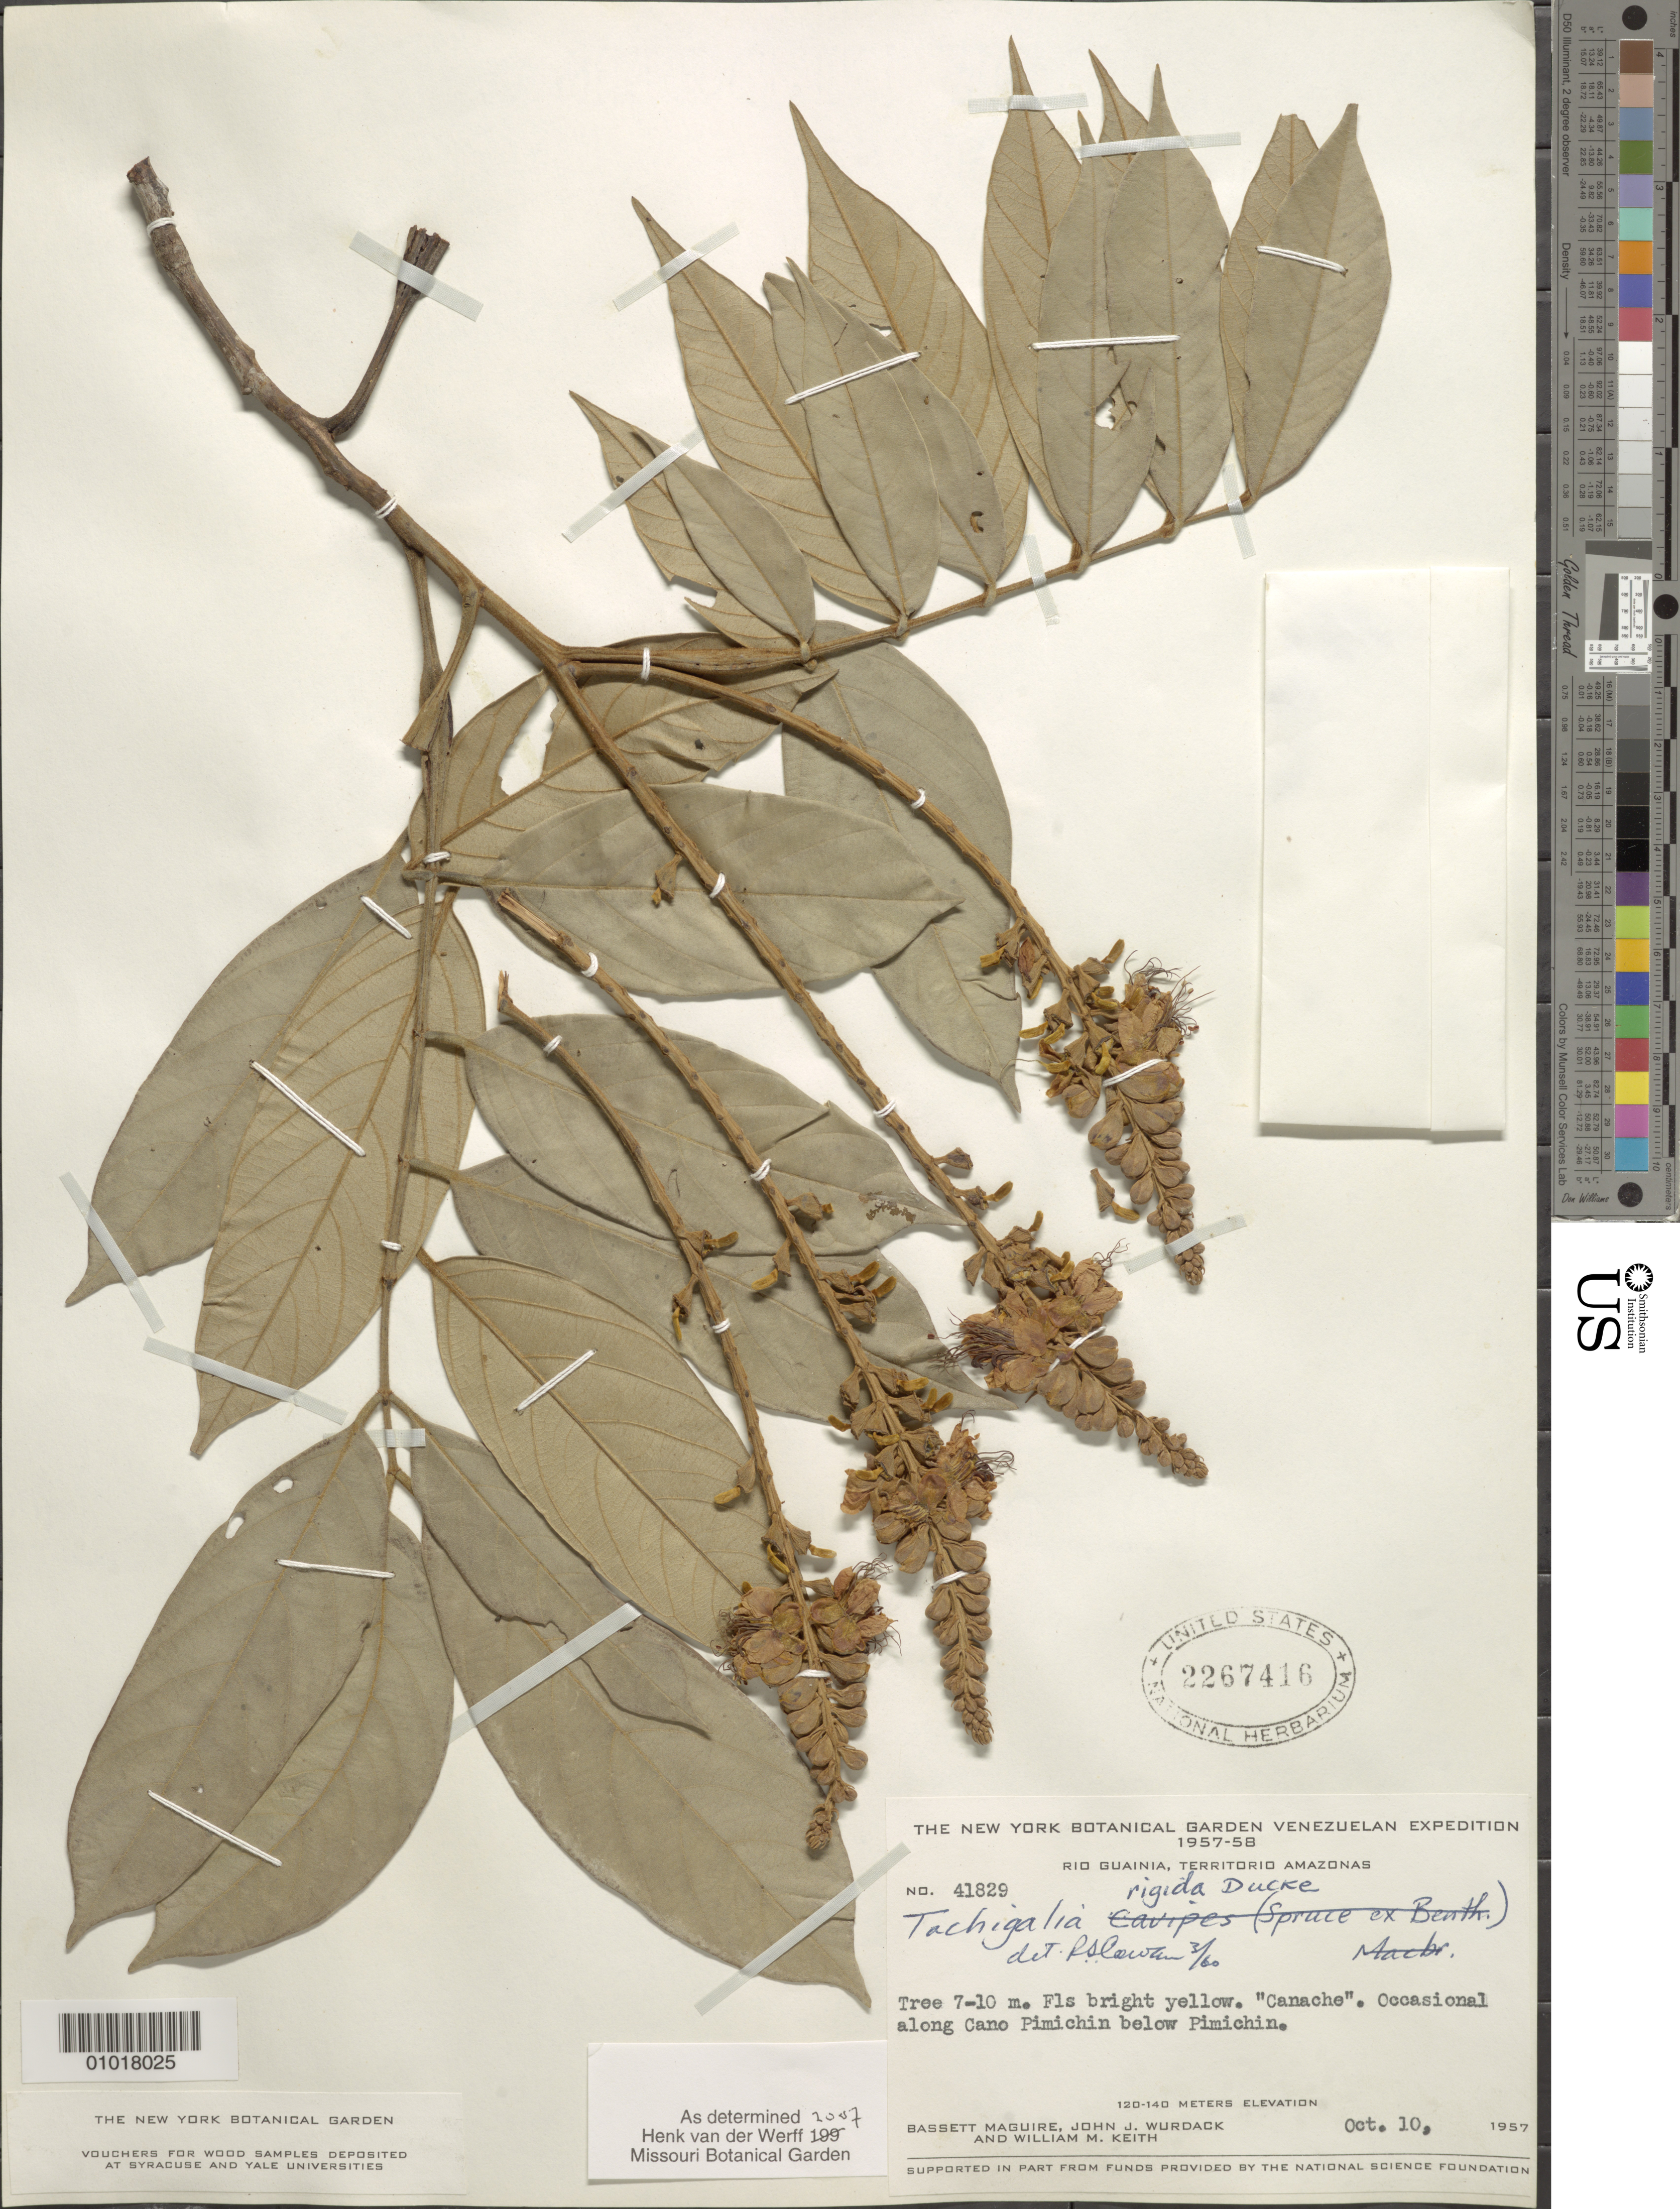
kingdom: Plantae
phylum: Tracheophyta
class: Magnoliopsida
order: Fabales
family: Fabaceae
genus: Tachigali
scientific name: Tachigali rigida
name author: Ducke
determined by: van der Werff, H., (MO), Missouri Botanical Garden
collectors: B. Maguire, J. J. Wurdack & W. Keith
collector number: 41829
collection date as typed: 10-Oct-57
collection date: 1957-10-10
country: Venezuela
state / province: Amazonas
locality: Río Guainía, Caño Pimichin, below Pimichin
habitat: Along cano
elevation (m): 120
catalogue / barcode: US 2267416